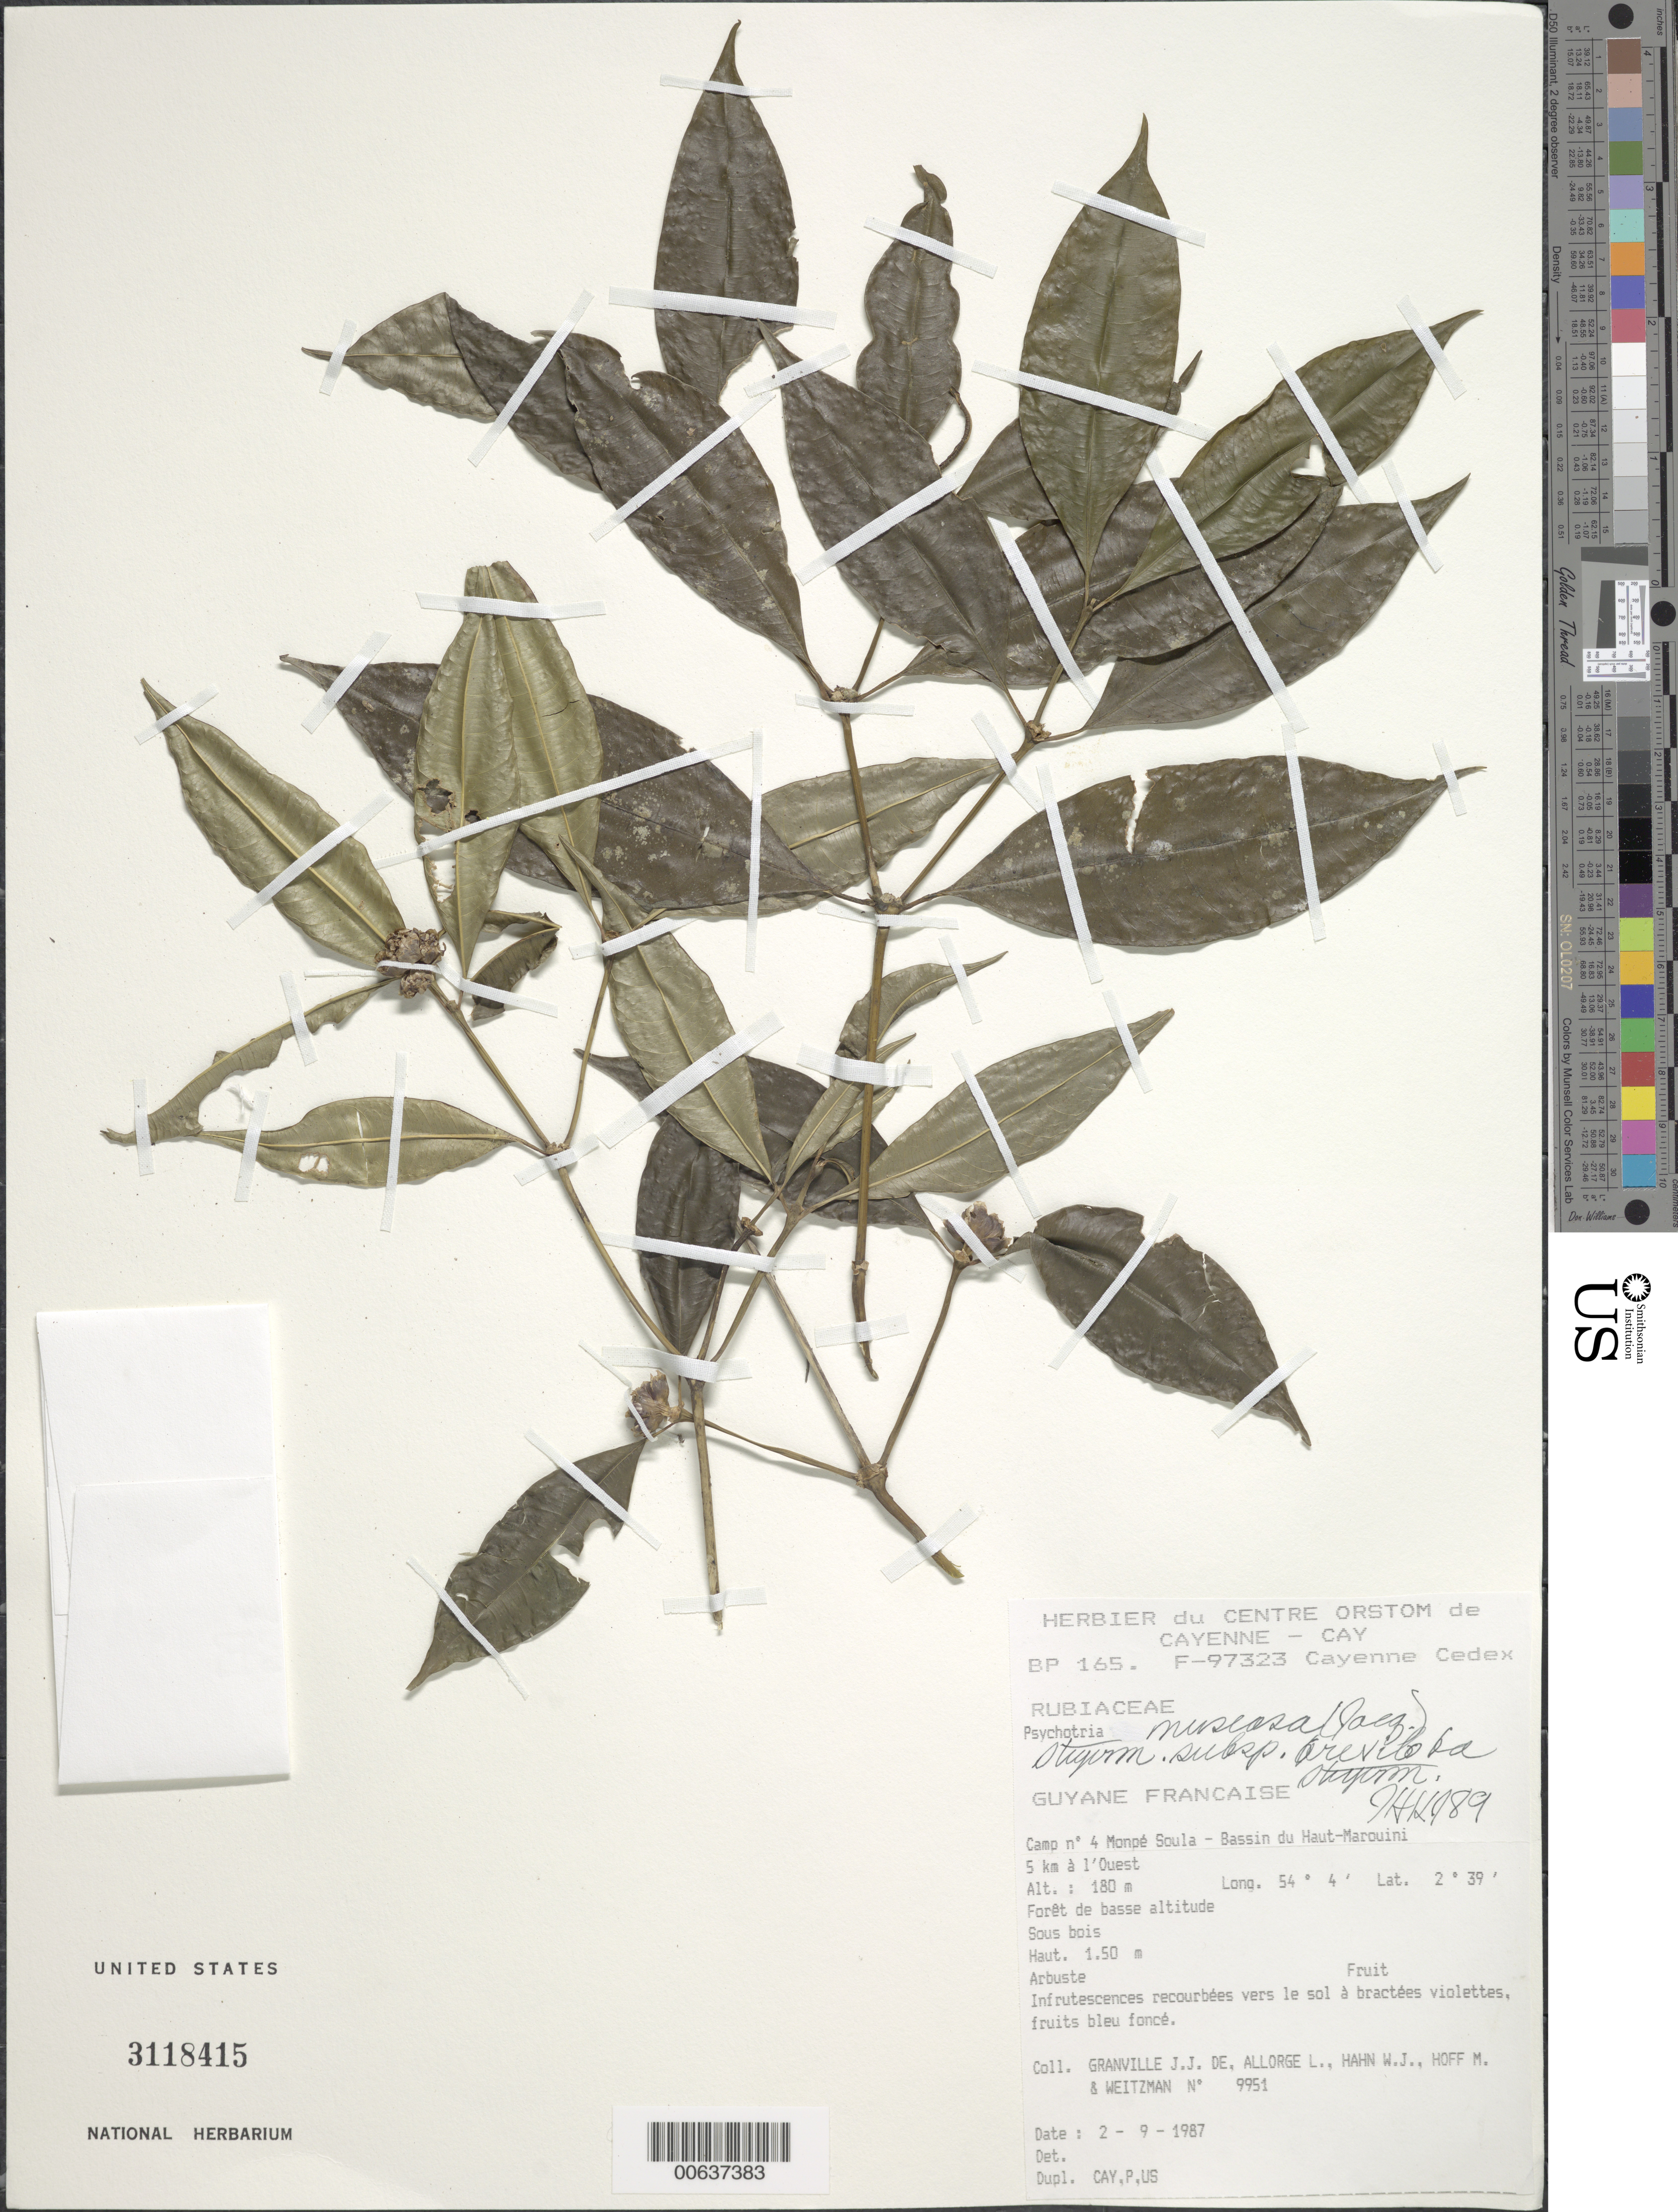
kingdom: Plantae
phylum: Tracheophyta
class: Magnoliopsida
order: Gentianales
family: Rubiaceae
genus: Palicourea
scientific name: Palicourea muscosa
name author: (Jacq.) Delprete & J.H. Kirkbr.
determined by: Kirkbride, J. H., Jr.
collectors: J.-J. de Granville, L. Allorge, W. J. Hahn, M. Hoff & A. L. Weitzman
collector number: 9951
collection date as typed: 2-Sep-87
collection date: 1987-09-02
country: French Guiana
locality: Monpé Soula, Camp #4, Bassin du Haut-Marouini, 5 km to W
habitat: Forêt de basse altitude. Sous bois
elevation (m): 180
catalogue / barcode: US 3118415